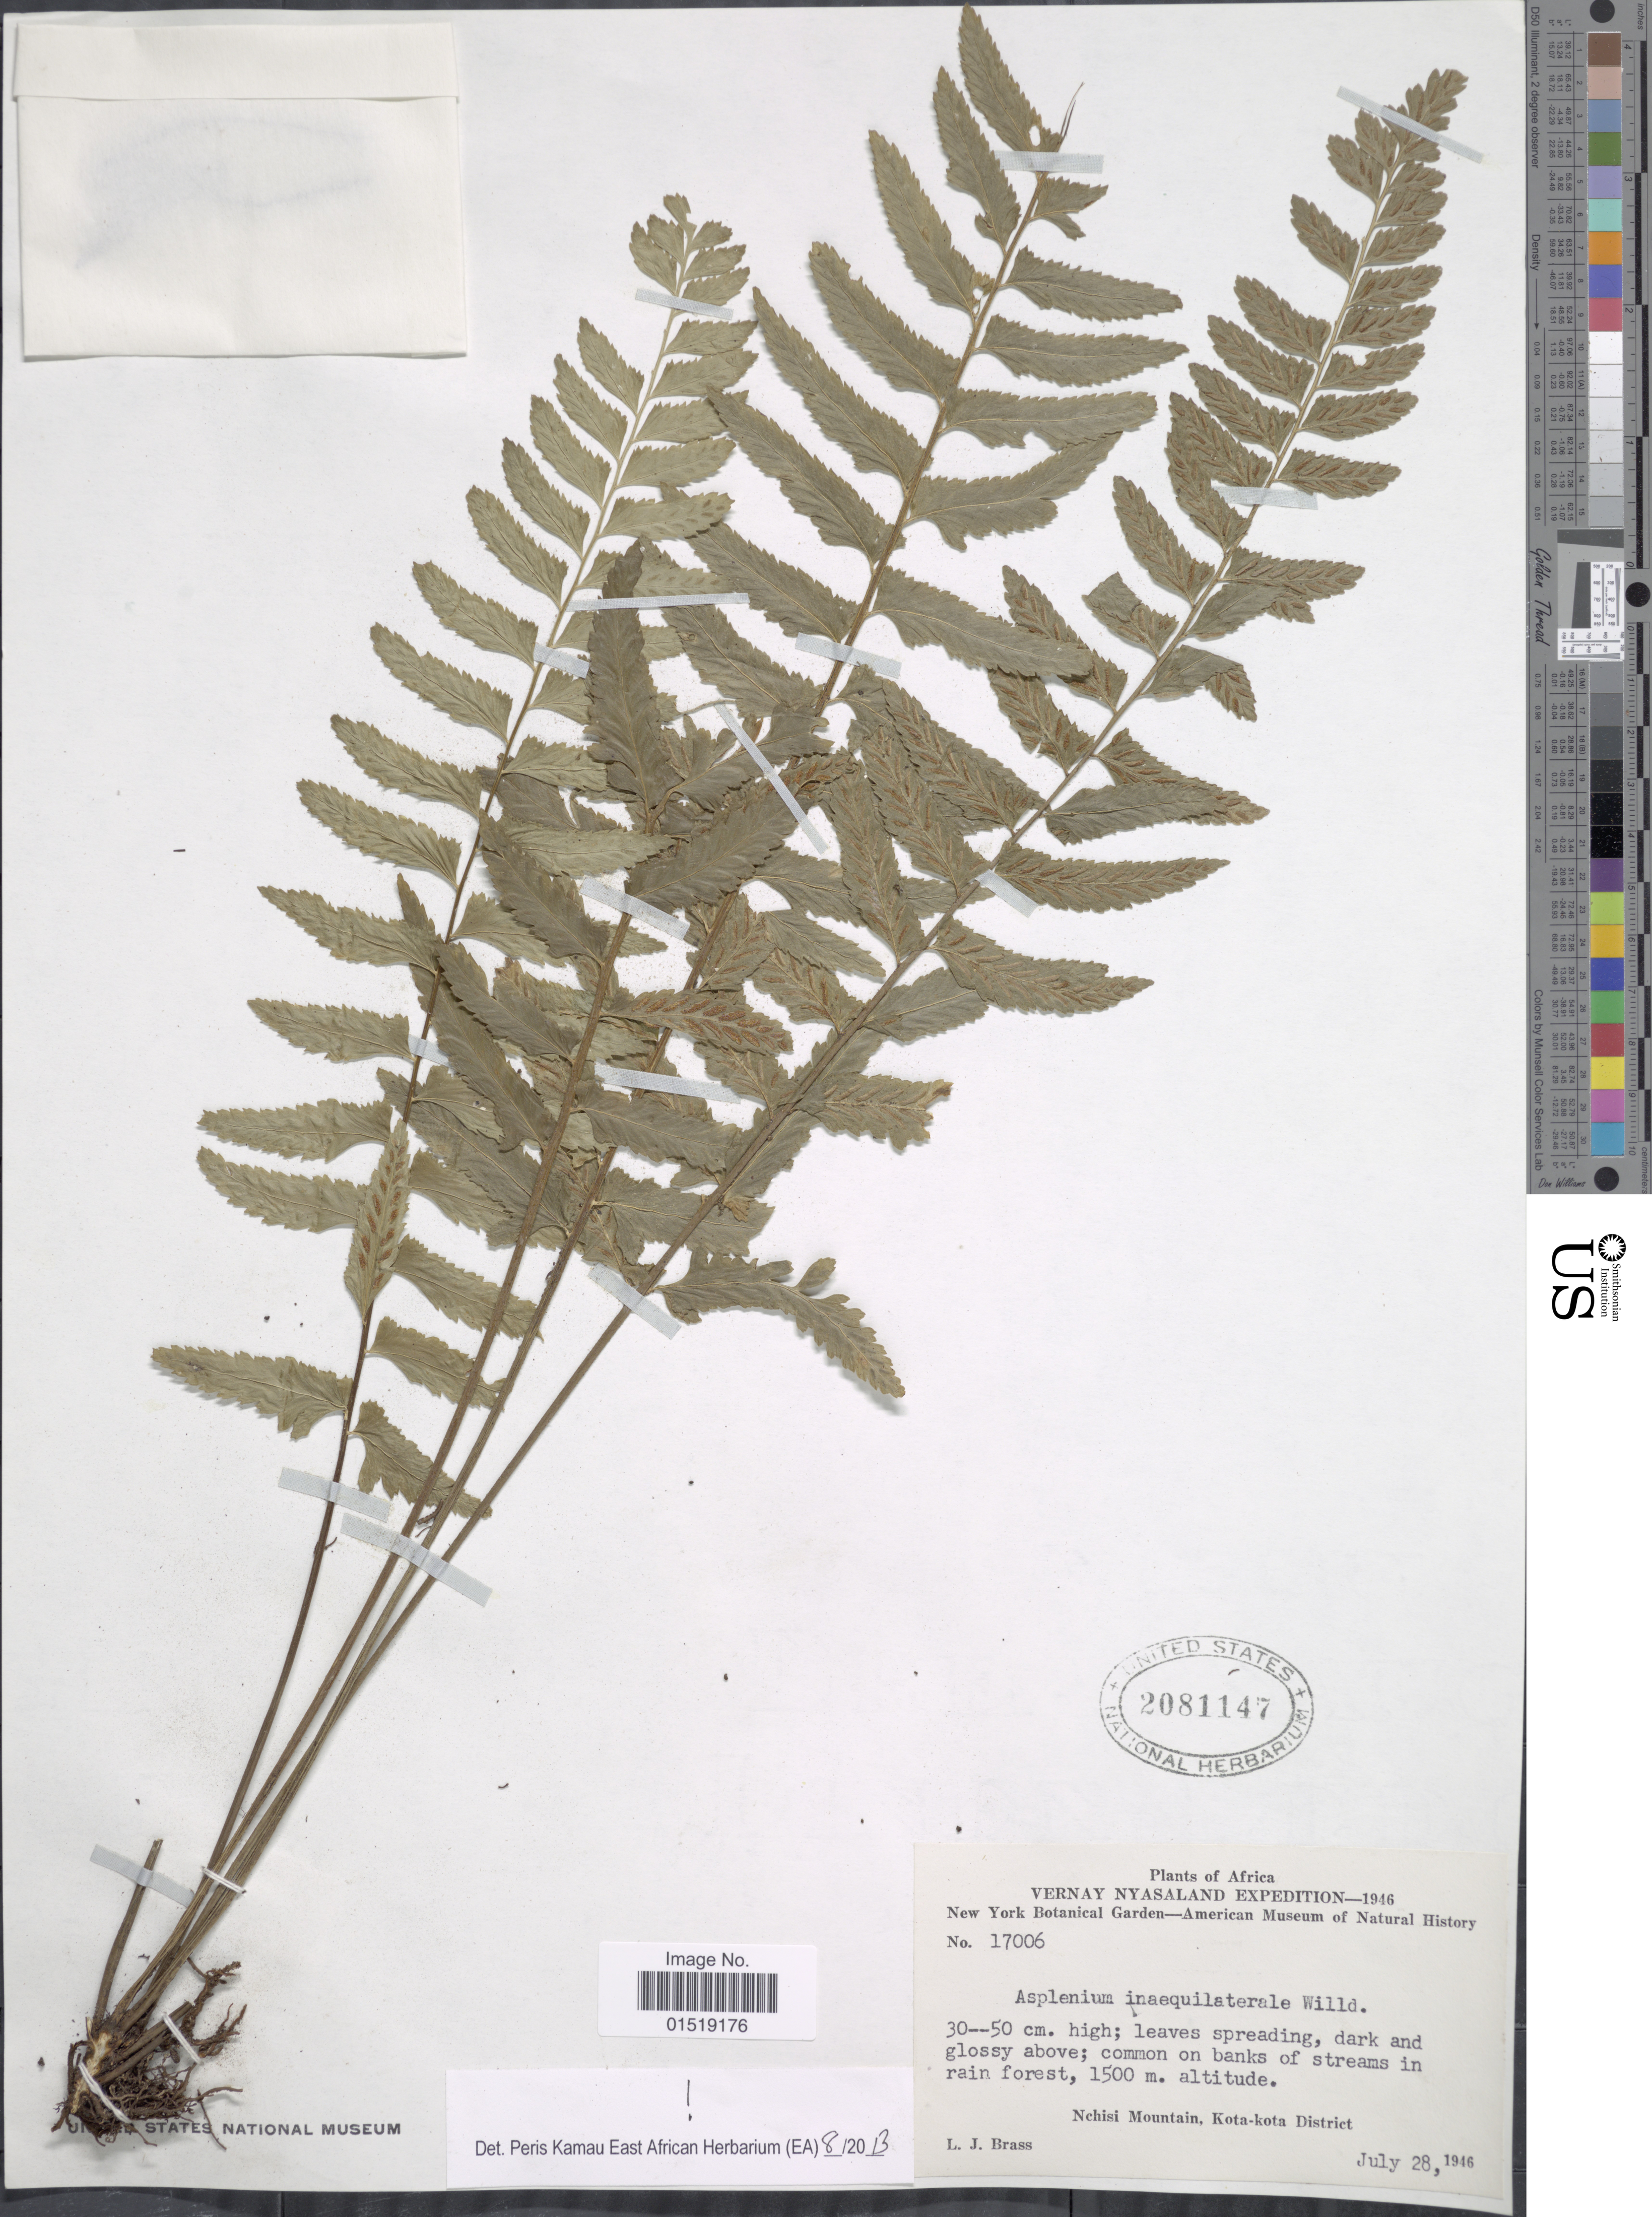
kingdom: Plantae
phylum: Tracheophyta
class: Polypodiopsida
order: Polypodiales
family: Aspleniaceae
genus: Asplenium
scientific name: Asplenium inaequilaterale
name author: Willd.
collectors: L. J. Brass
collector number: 17006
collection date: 1946-07-28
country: Malawi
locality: Nchisi Mountain, Kota-kota District.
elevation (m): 1500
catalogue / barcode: US 2081147